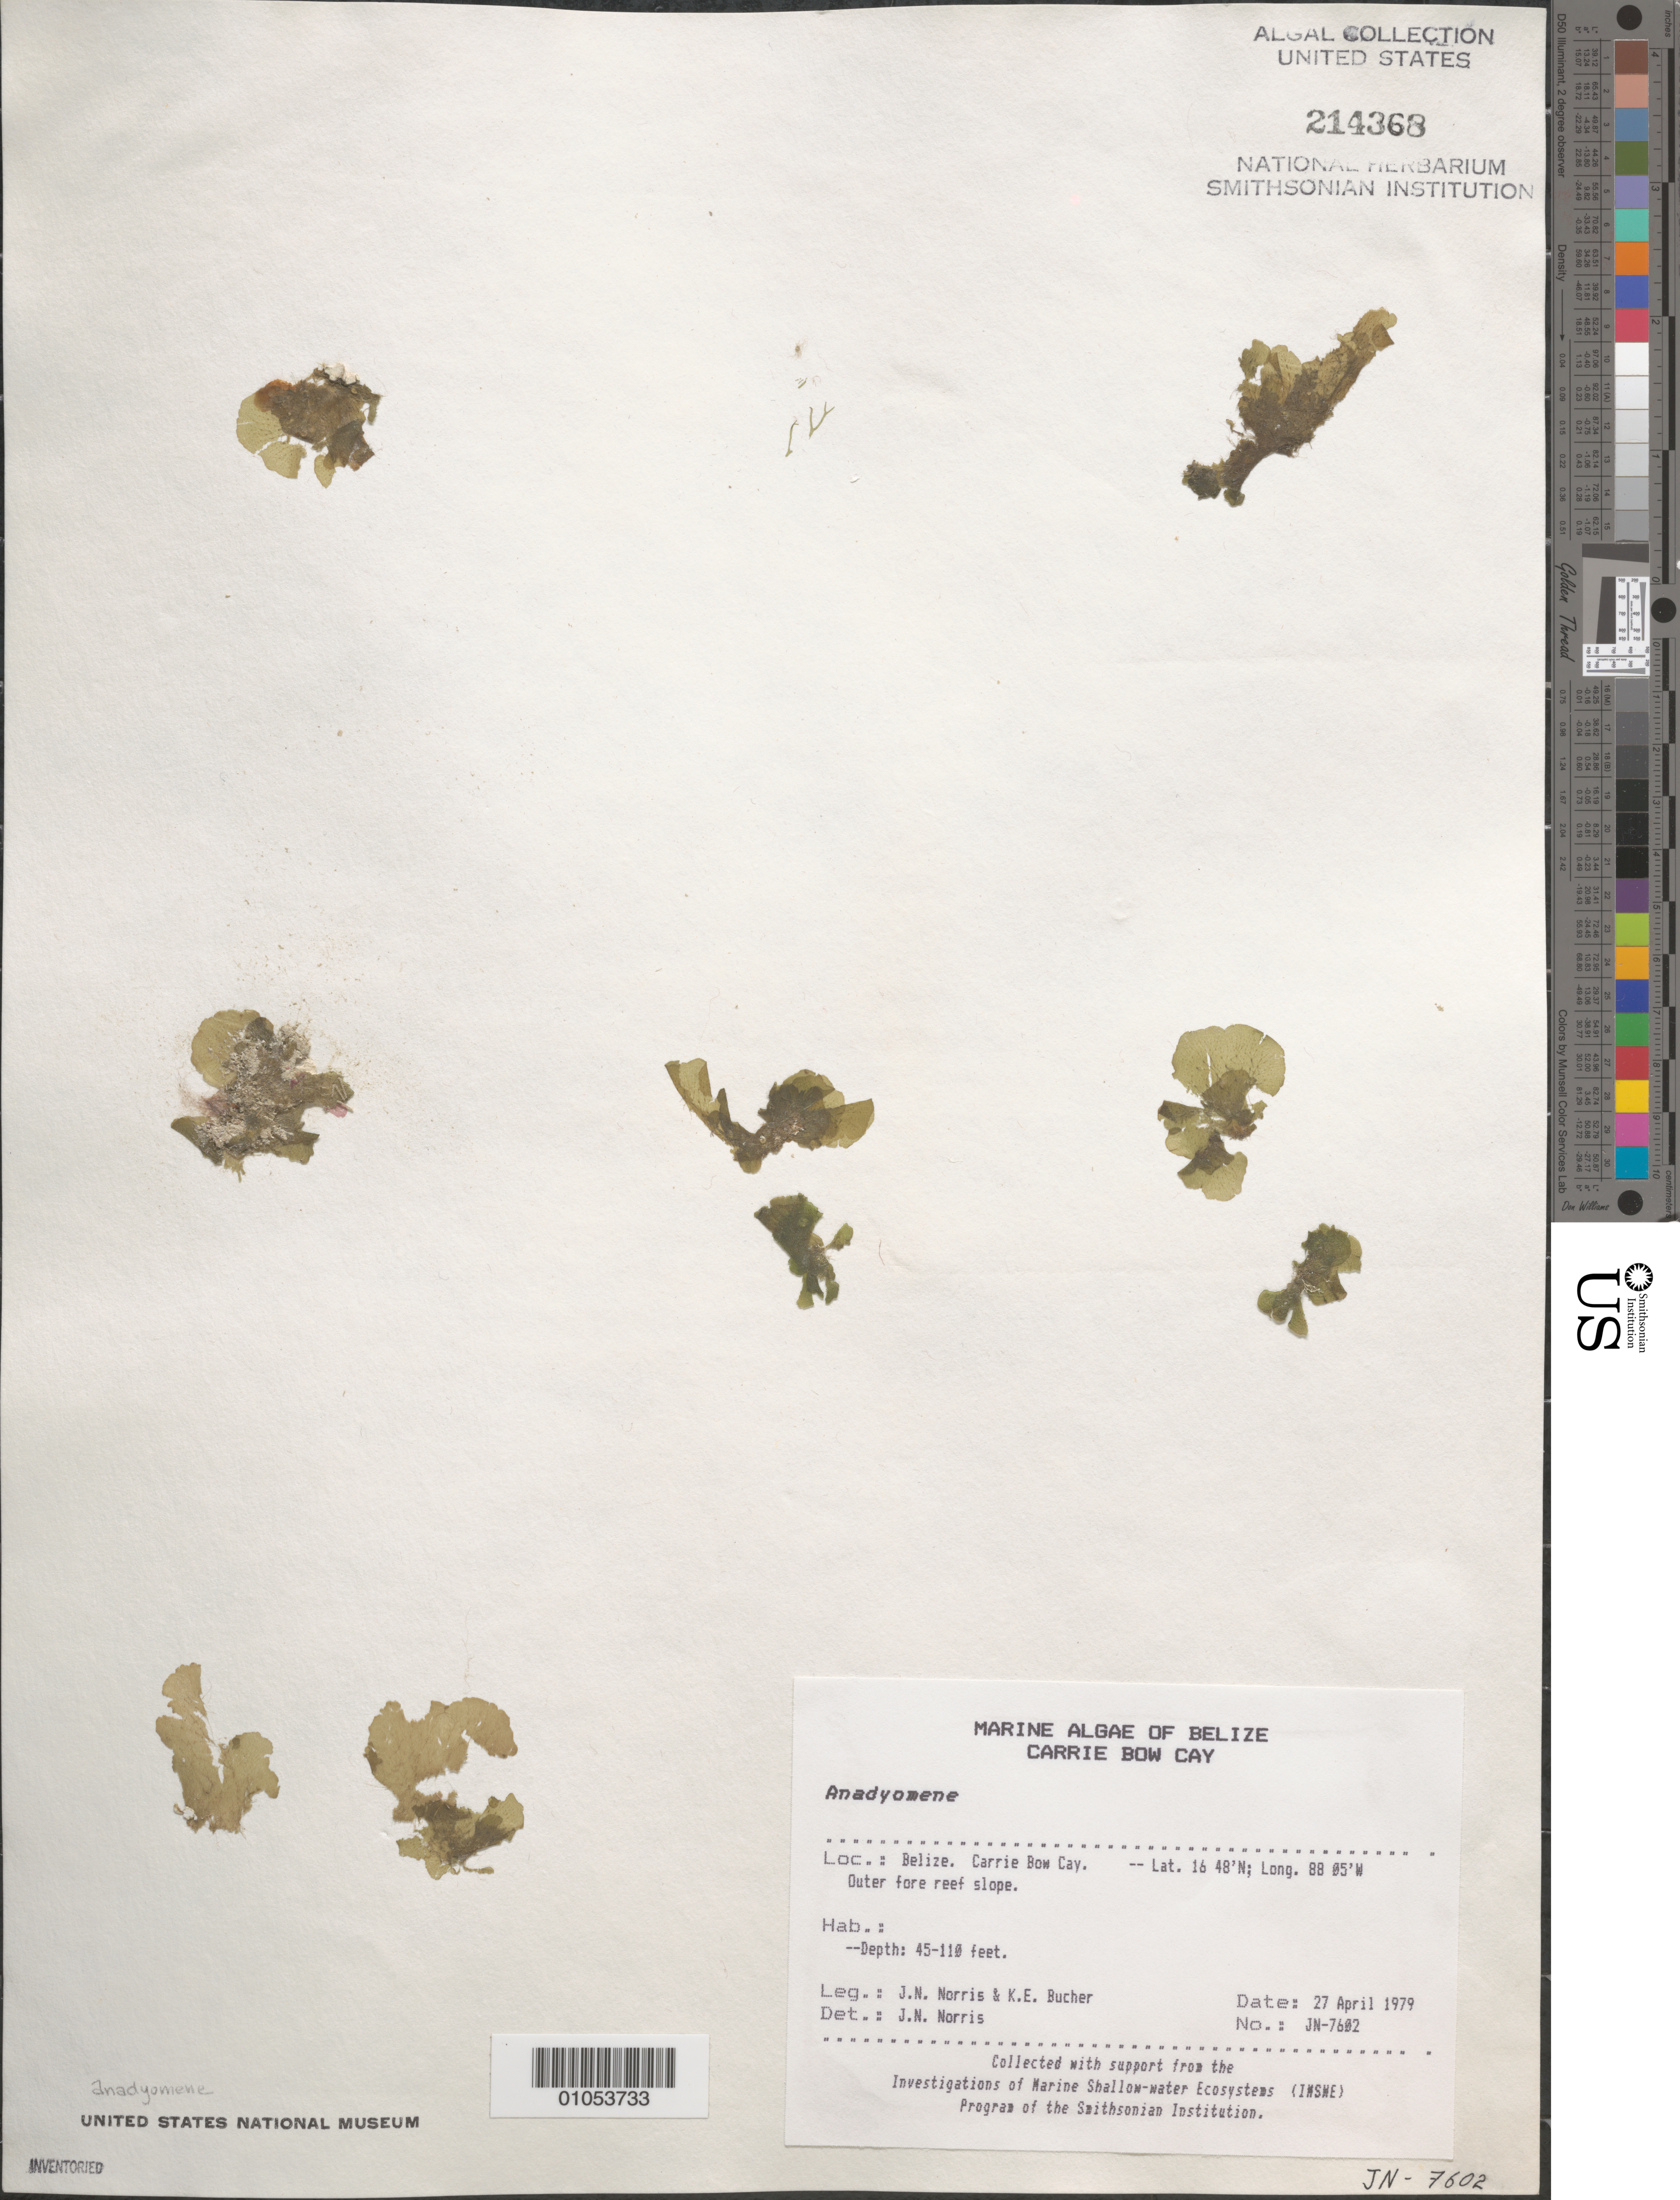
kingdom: Plantae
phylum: Chlorophyta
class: Ulvophyceae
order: Cladophorales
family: Anadyomenaceae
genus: Anadyomene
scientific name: Anadyomene sp.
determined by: Norris, James N.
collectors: J. N. Norris & K. E. Bucher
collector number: JN-7602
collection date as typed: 27 Apr 1979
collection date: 1979-04-27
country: Belize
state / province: Stann Creek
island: Carrie Bow Cay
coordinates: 16 48'N, 88 05'W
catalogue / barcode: US 214368